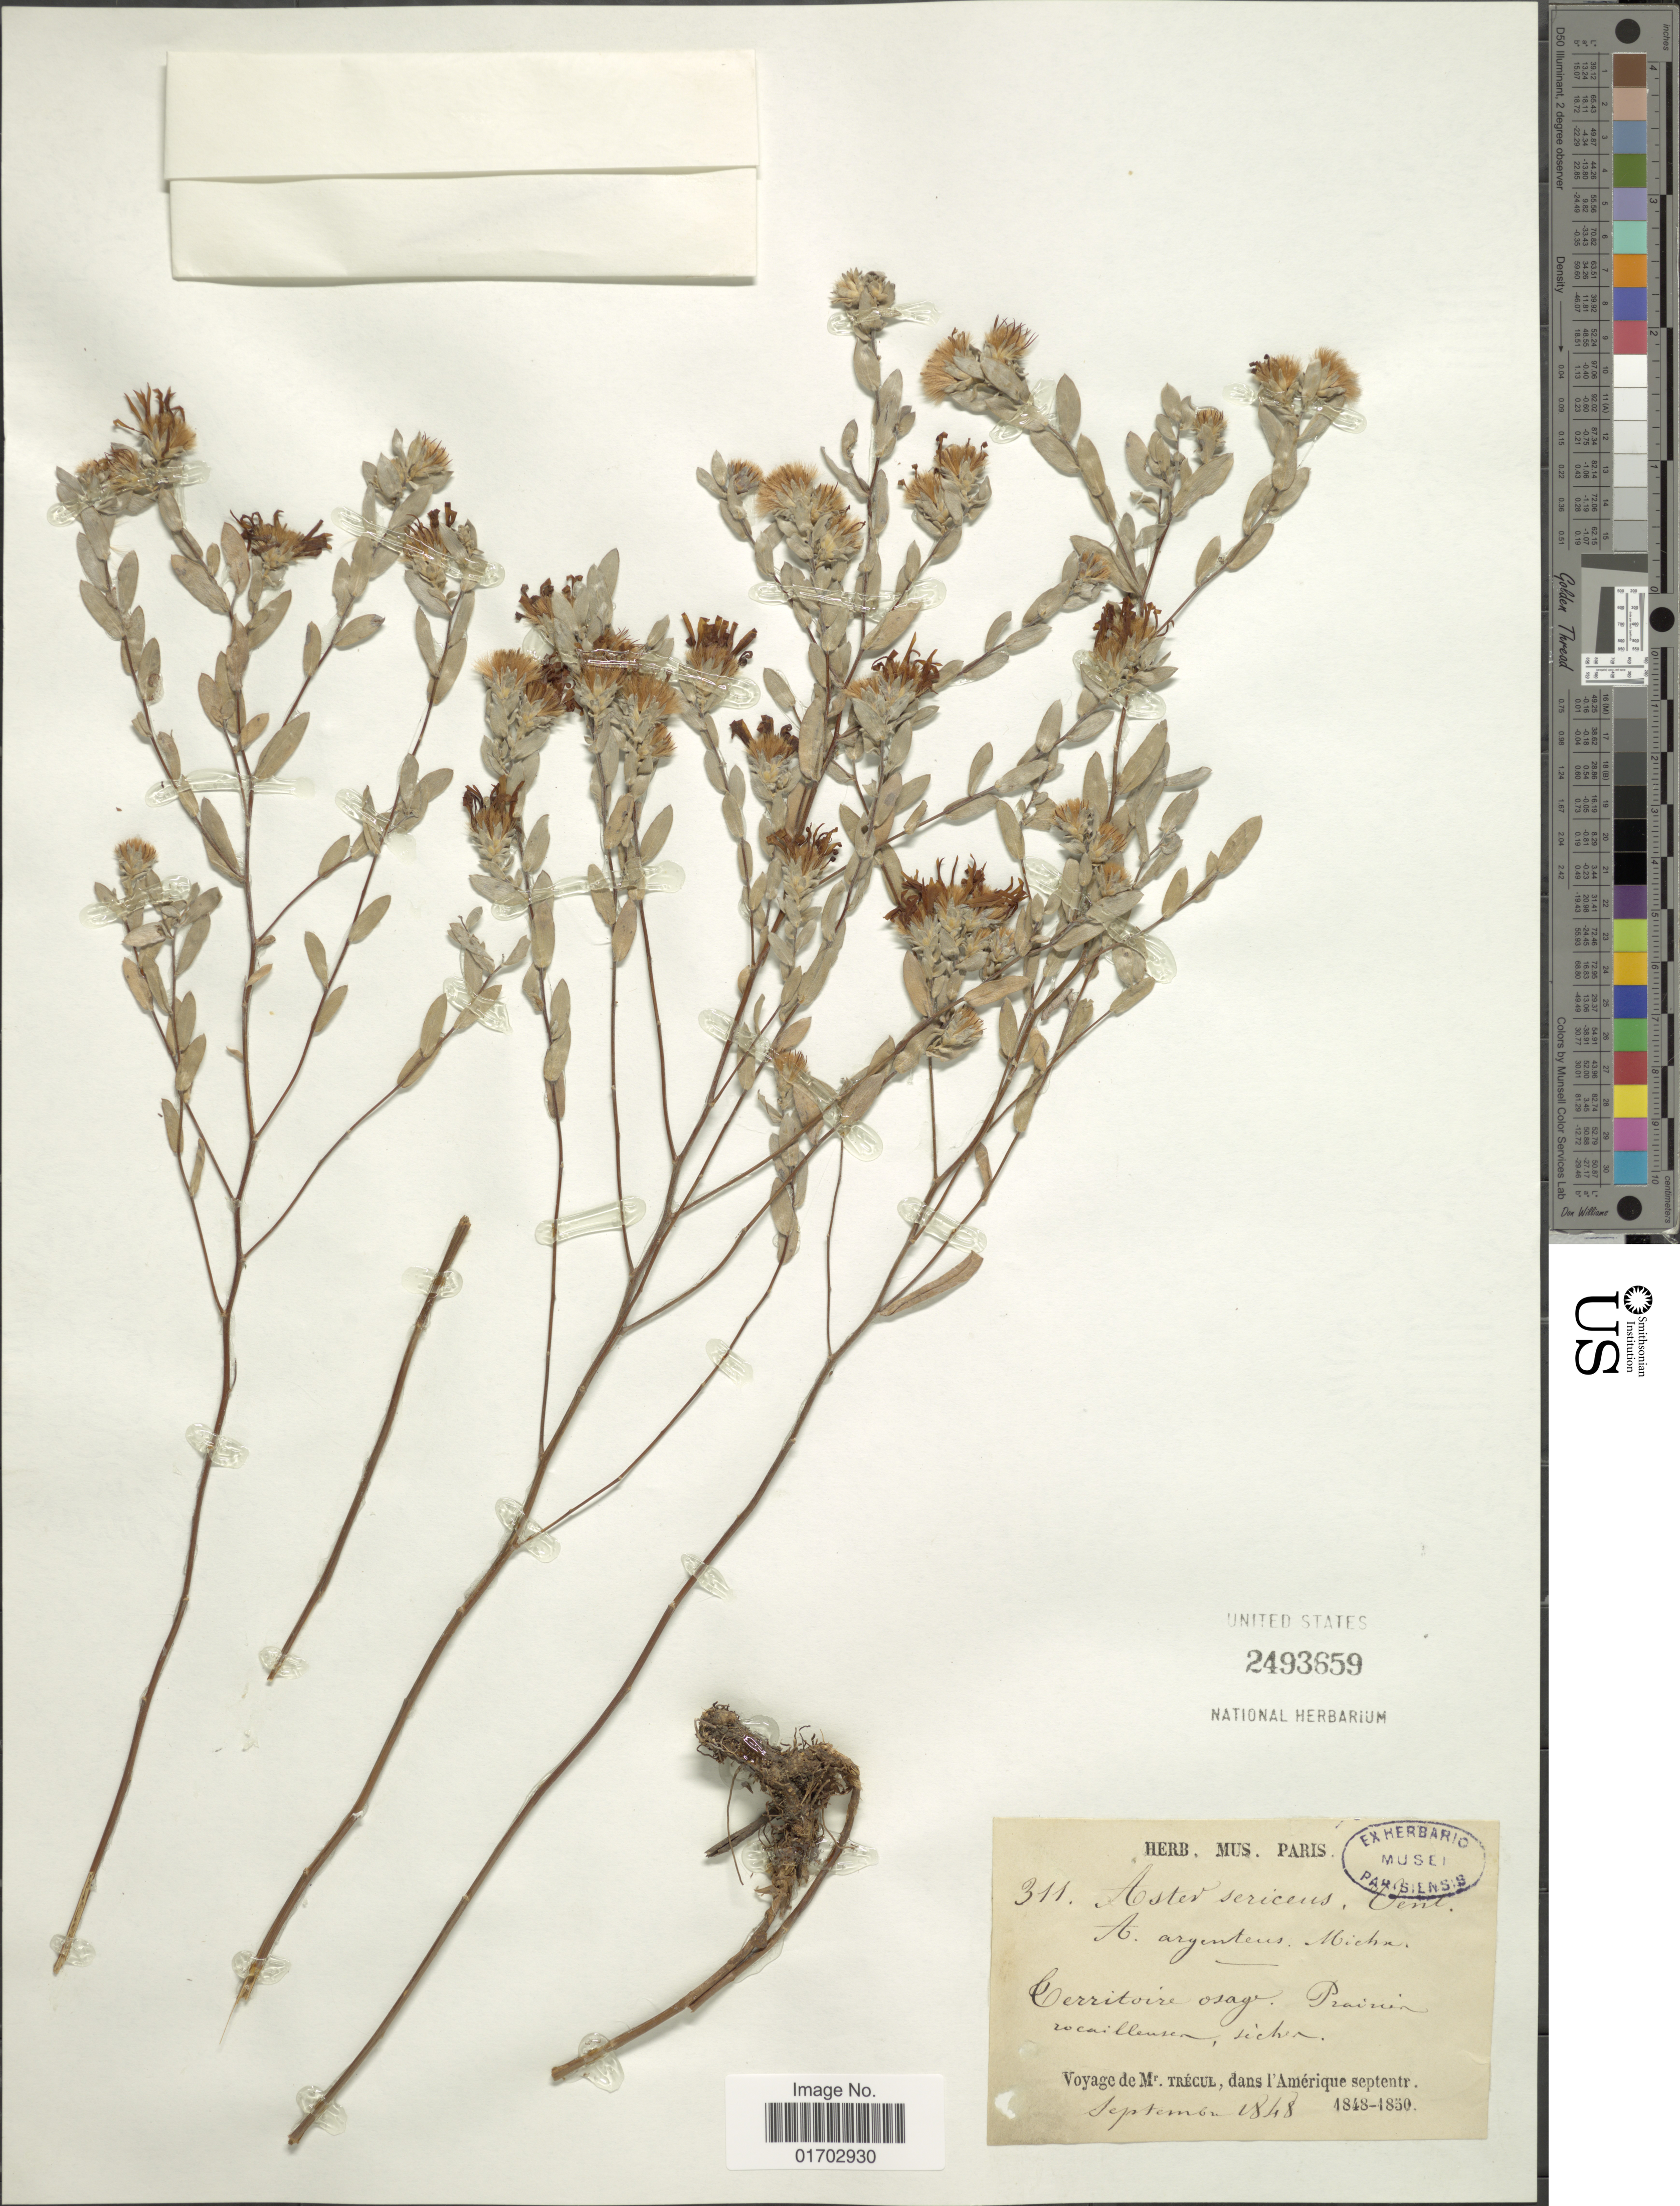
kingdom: Plantae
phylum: Tracheophyta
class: Magnoliopsida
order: Asterales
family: Asteraceae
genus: Symphyotrichum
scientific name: Symphyotrichum sericeum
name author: (Vent.) G.L. Nesom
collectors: A. Trécul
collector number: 311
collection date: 1848-09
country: United States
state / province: Texas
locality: Territoire osage Prainain rocaillenzen.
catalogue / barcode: US 2493659